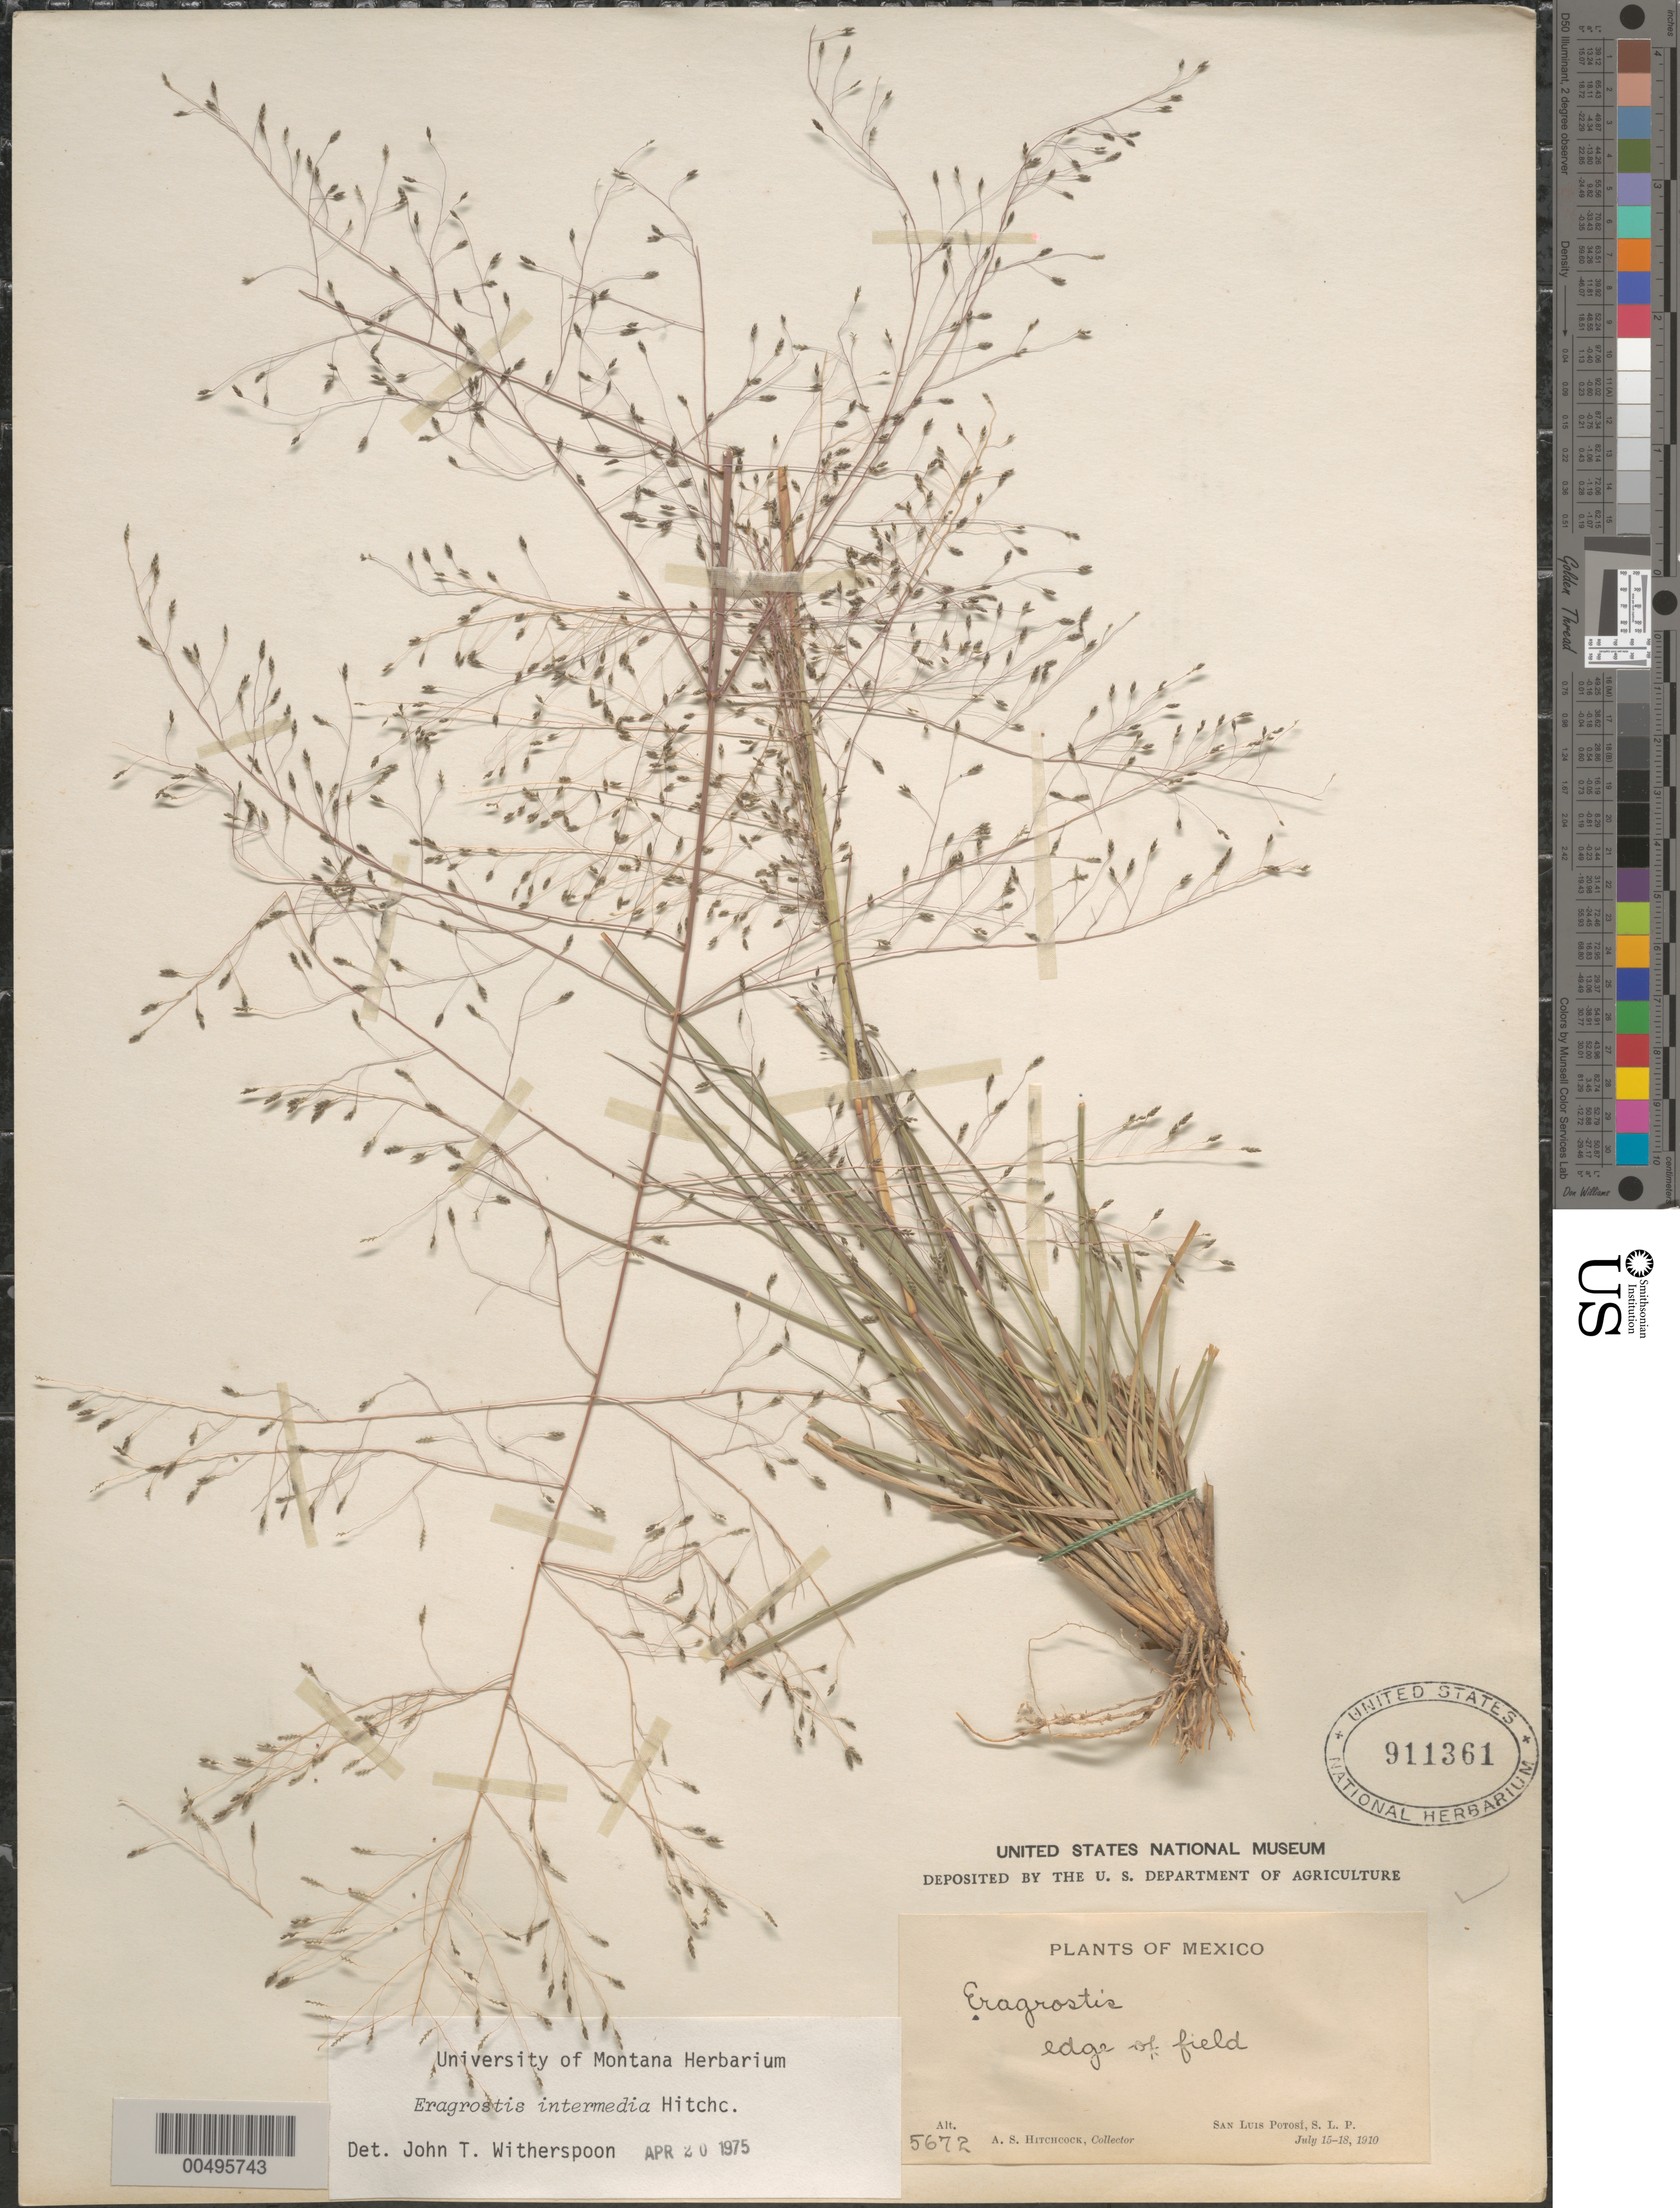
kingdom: Plantae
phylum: Tracheophyta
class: Liliopsida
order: Poales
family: Poaceae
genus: Eragrostis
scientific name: Eragrostis intermedia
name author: Hitchc.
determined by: Witherspoon, John T.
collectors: A. S. Hitchcock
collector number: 5672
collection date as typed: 15 Jul 1910 to 18 Jul 1910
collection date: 1910-07-15/1910-07-18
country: Mexico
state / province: San Luis Potosi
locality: San Luis Potosi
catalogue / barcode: US 911361